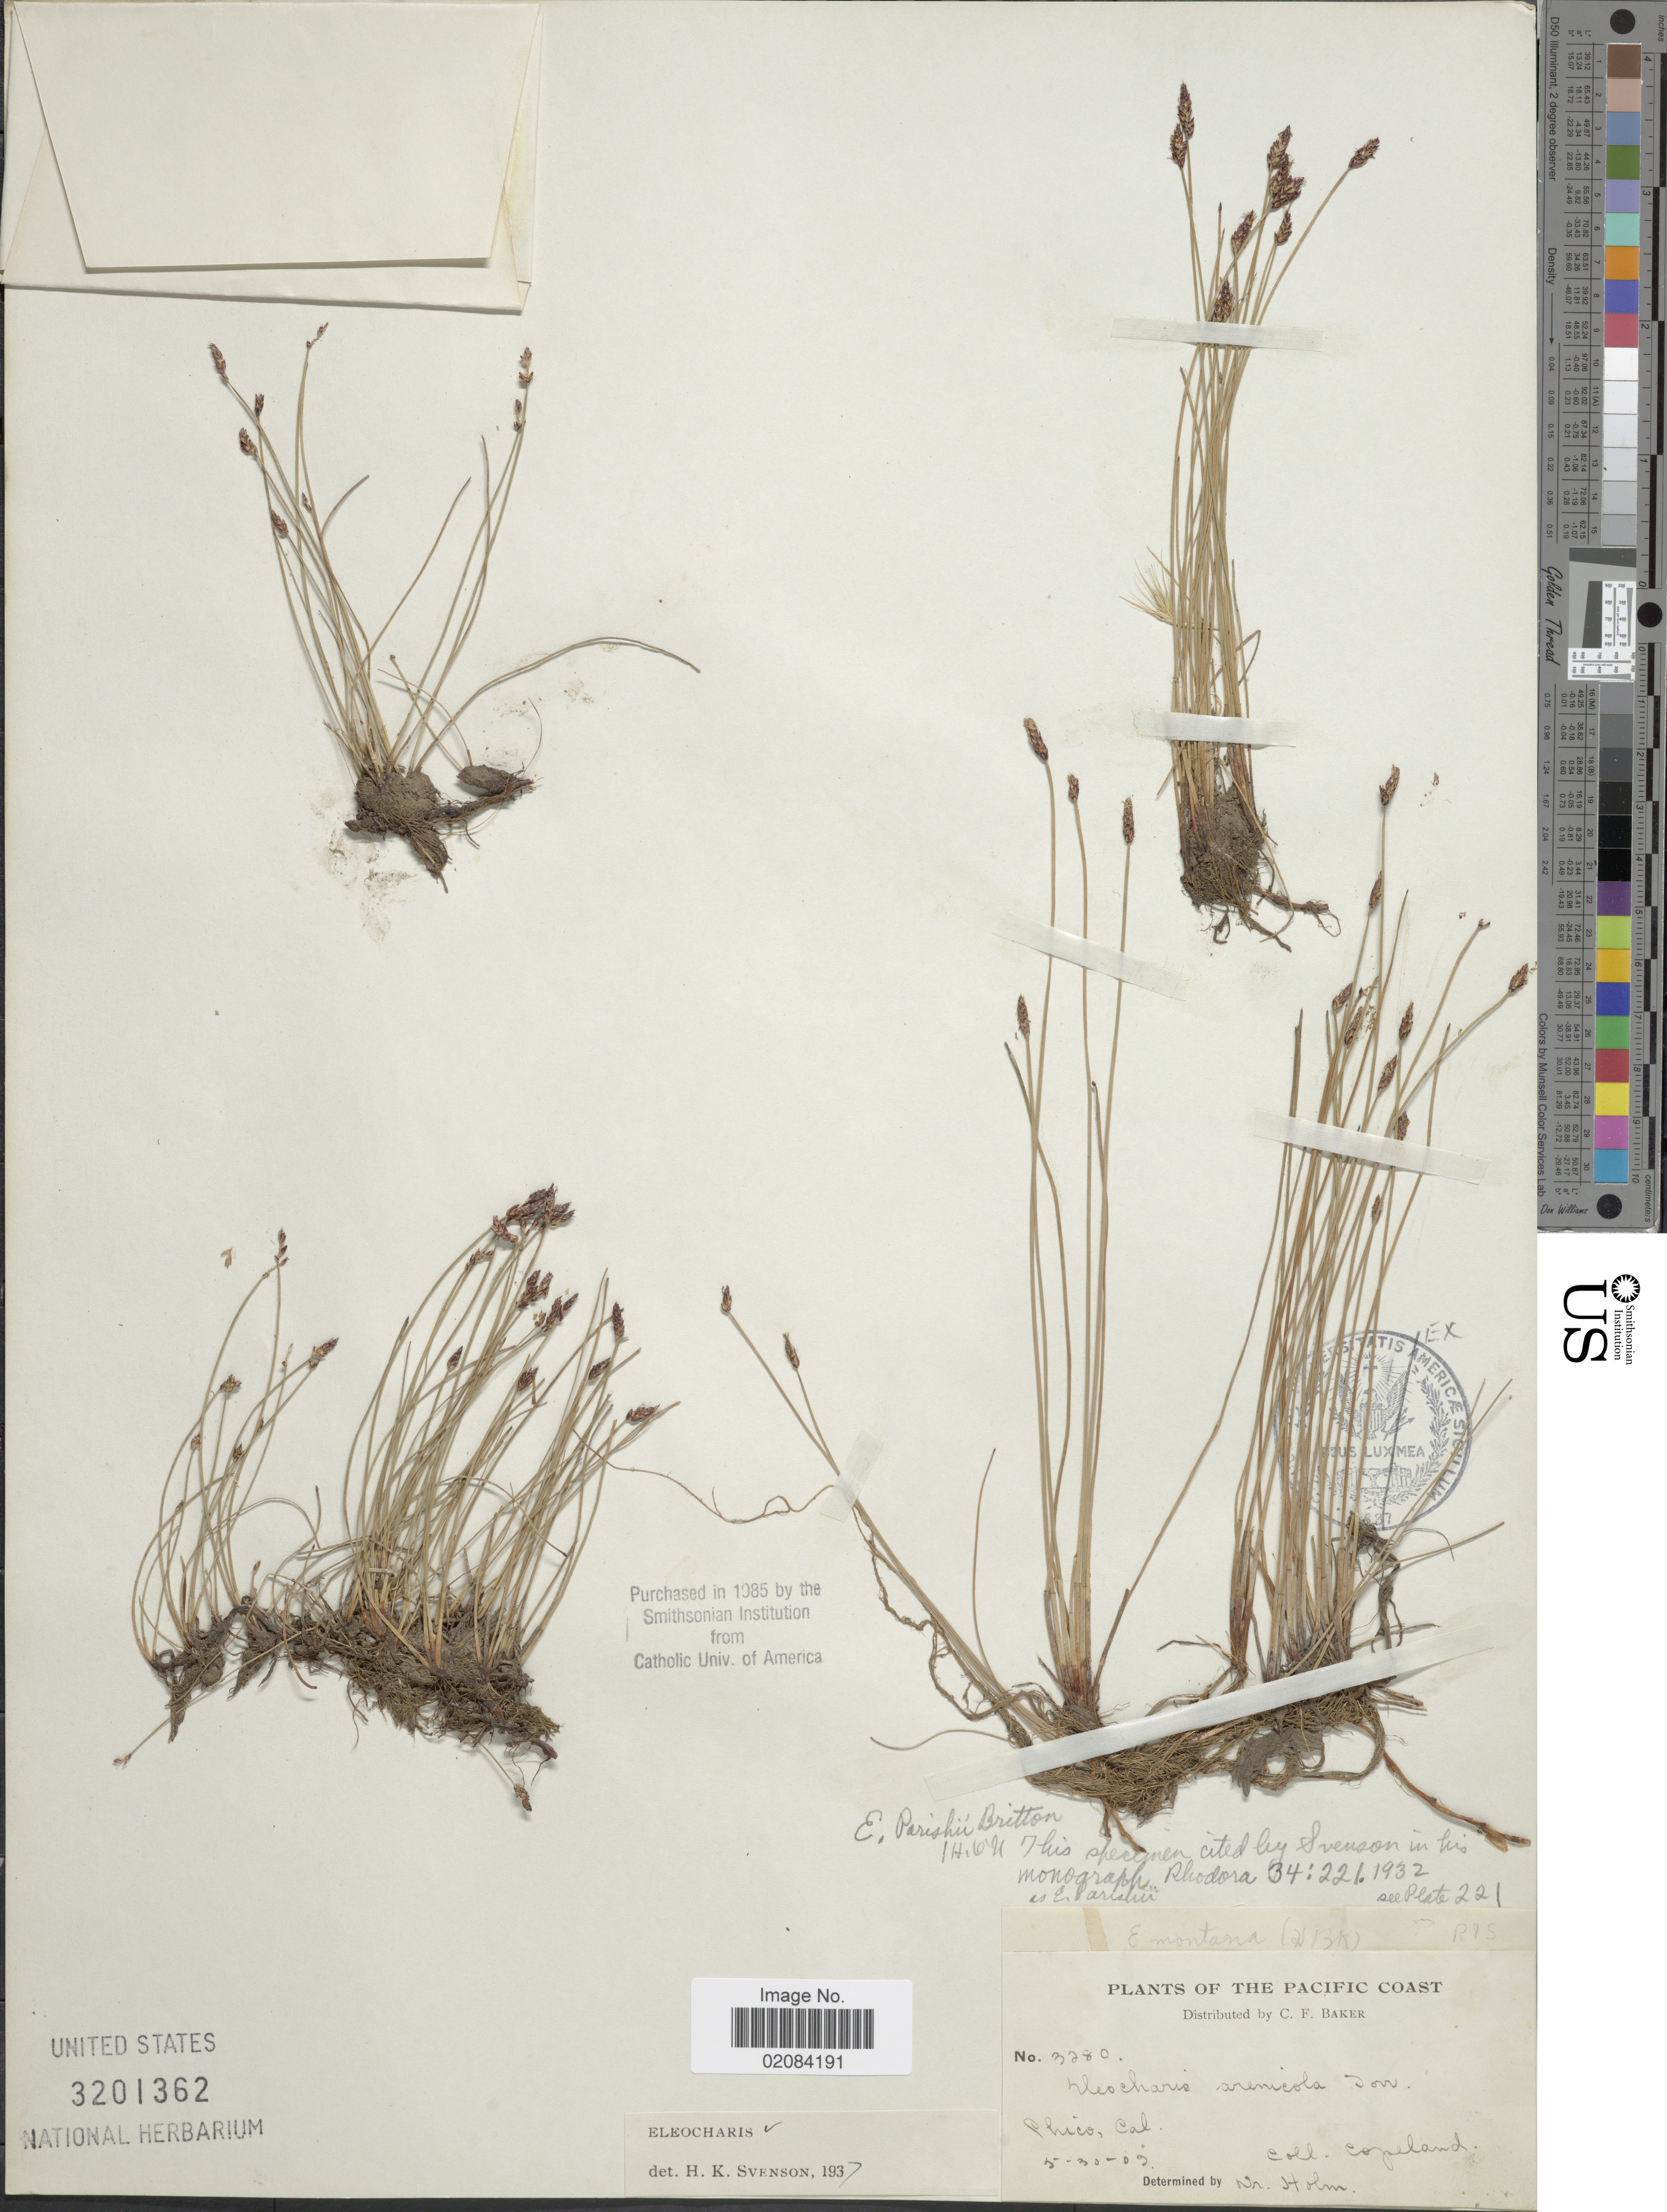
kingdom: Plantae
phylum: Tracheophyta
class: Liliopsida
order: Poales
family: Cyperaceae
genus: Eleocharis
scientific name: Eleocharis parishii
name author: Britton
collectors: -- Copeland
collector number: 3280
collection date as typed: Transcribed d/m/y: 30/5/9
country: United States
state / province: California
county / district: Butte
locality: Pacific Coast. Chico, Cal.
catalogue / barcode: US 3201362